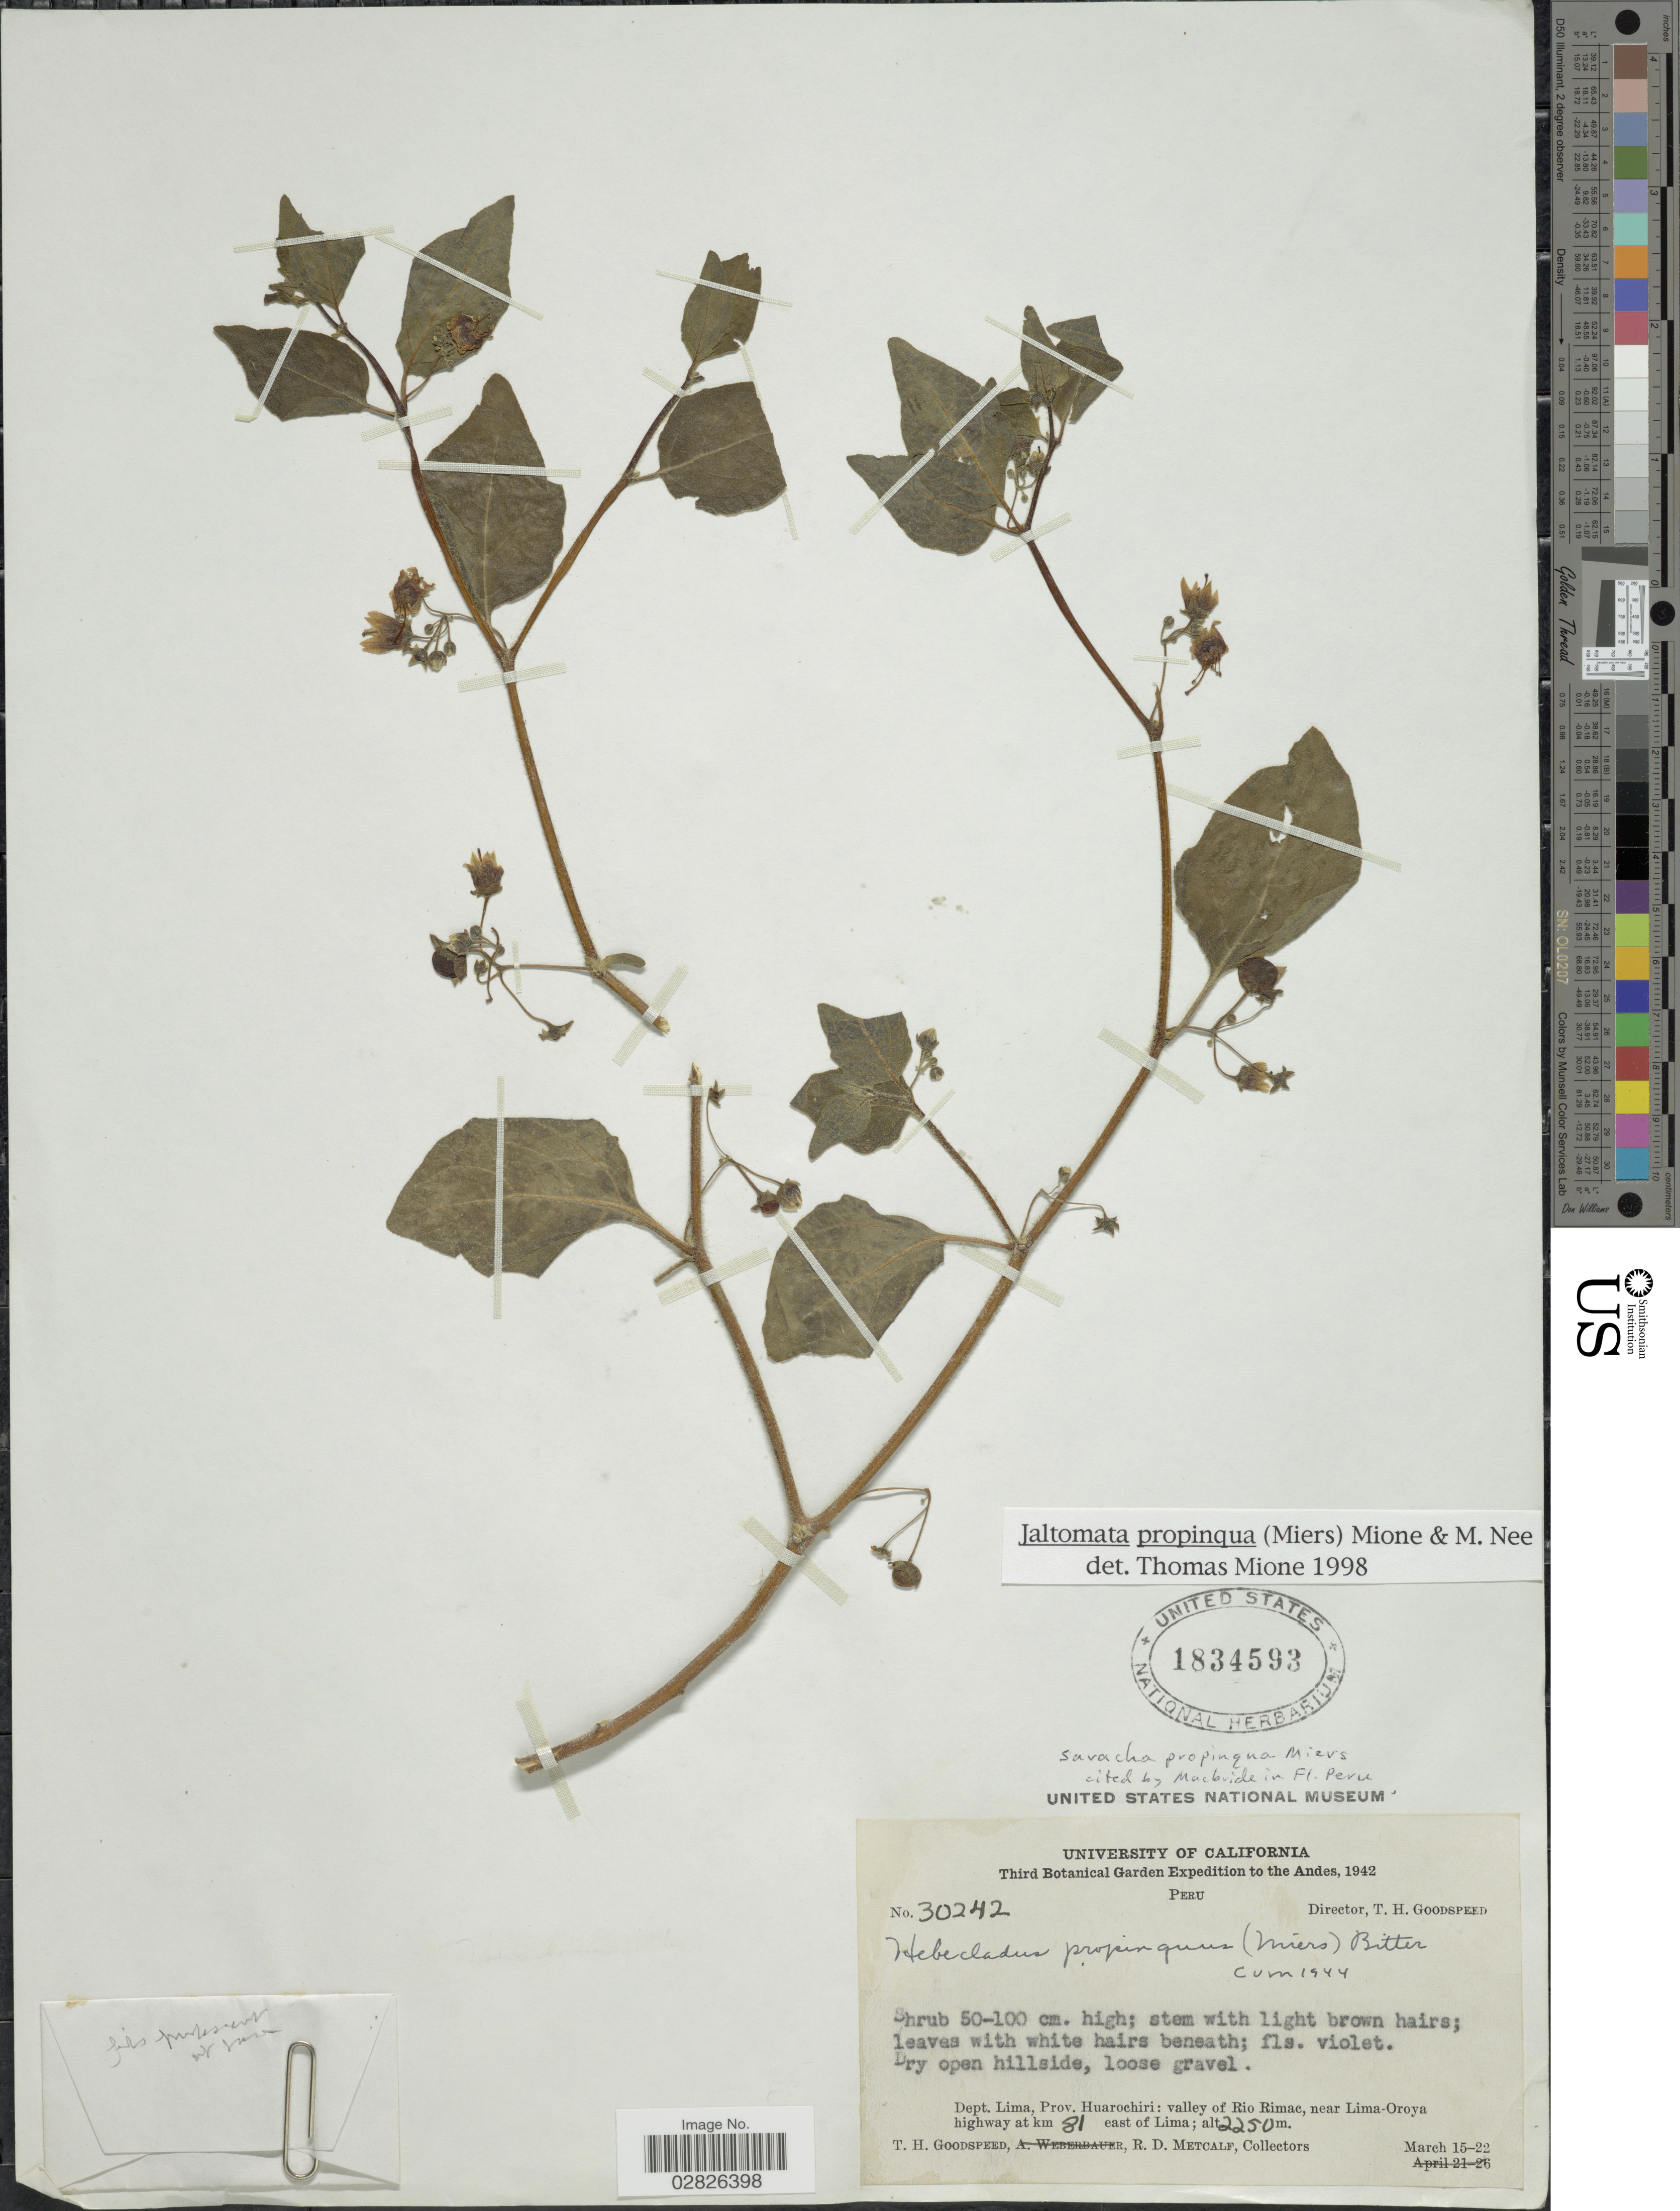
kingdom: Plantae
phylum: Tracheophyta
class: Magnoliopsida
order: Solanales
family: Solanaceae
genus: Jaltomata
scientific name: Jaltomata propinqua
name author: (Miers) Mione & M. Nee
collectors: T. Goodspeed & R. D. Metcalf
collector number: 30242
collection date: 1942-03-15/1942-03-22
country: Peru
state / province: Lima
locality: Andes. Dept. Lima, Prov. Huarochiri: valley of Rio Rimac, near Lima-Oroya highway at km 81 east of Lima.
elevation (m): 2250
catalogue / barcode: US 1834593